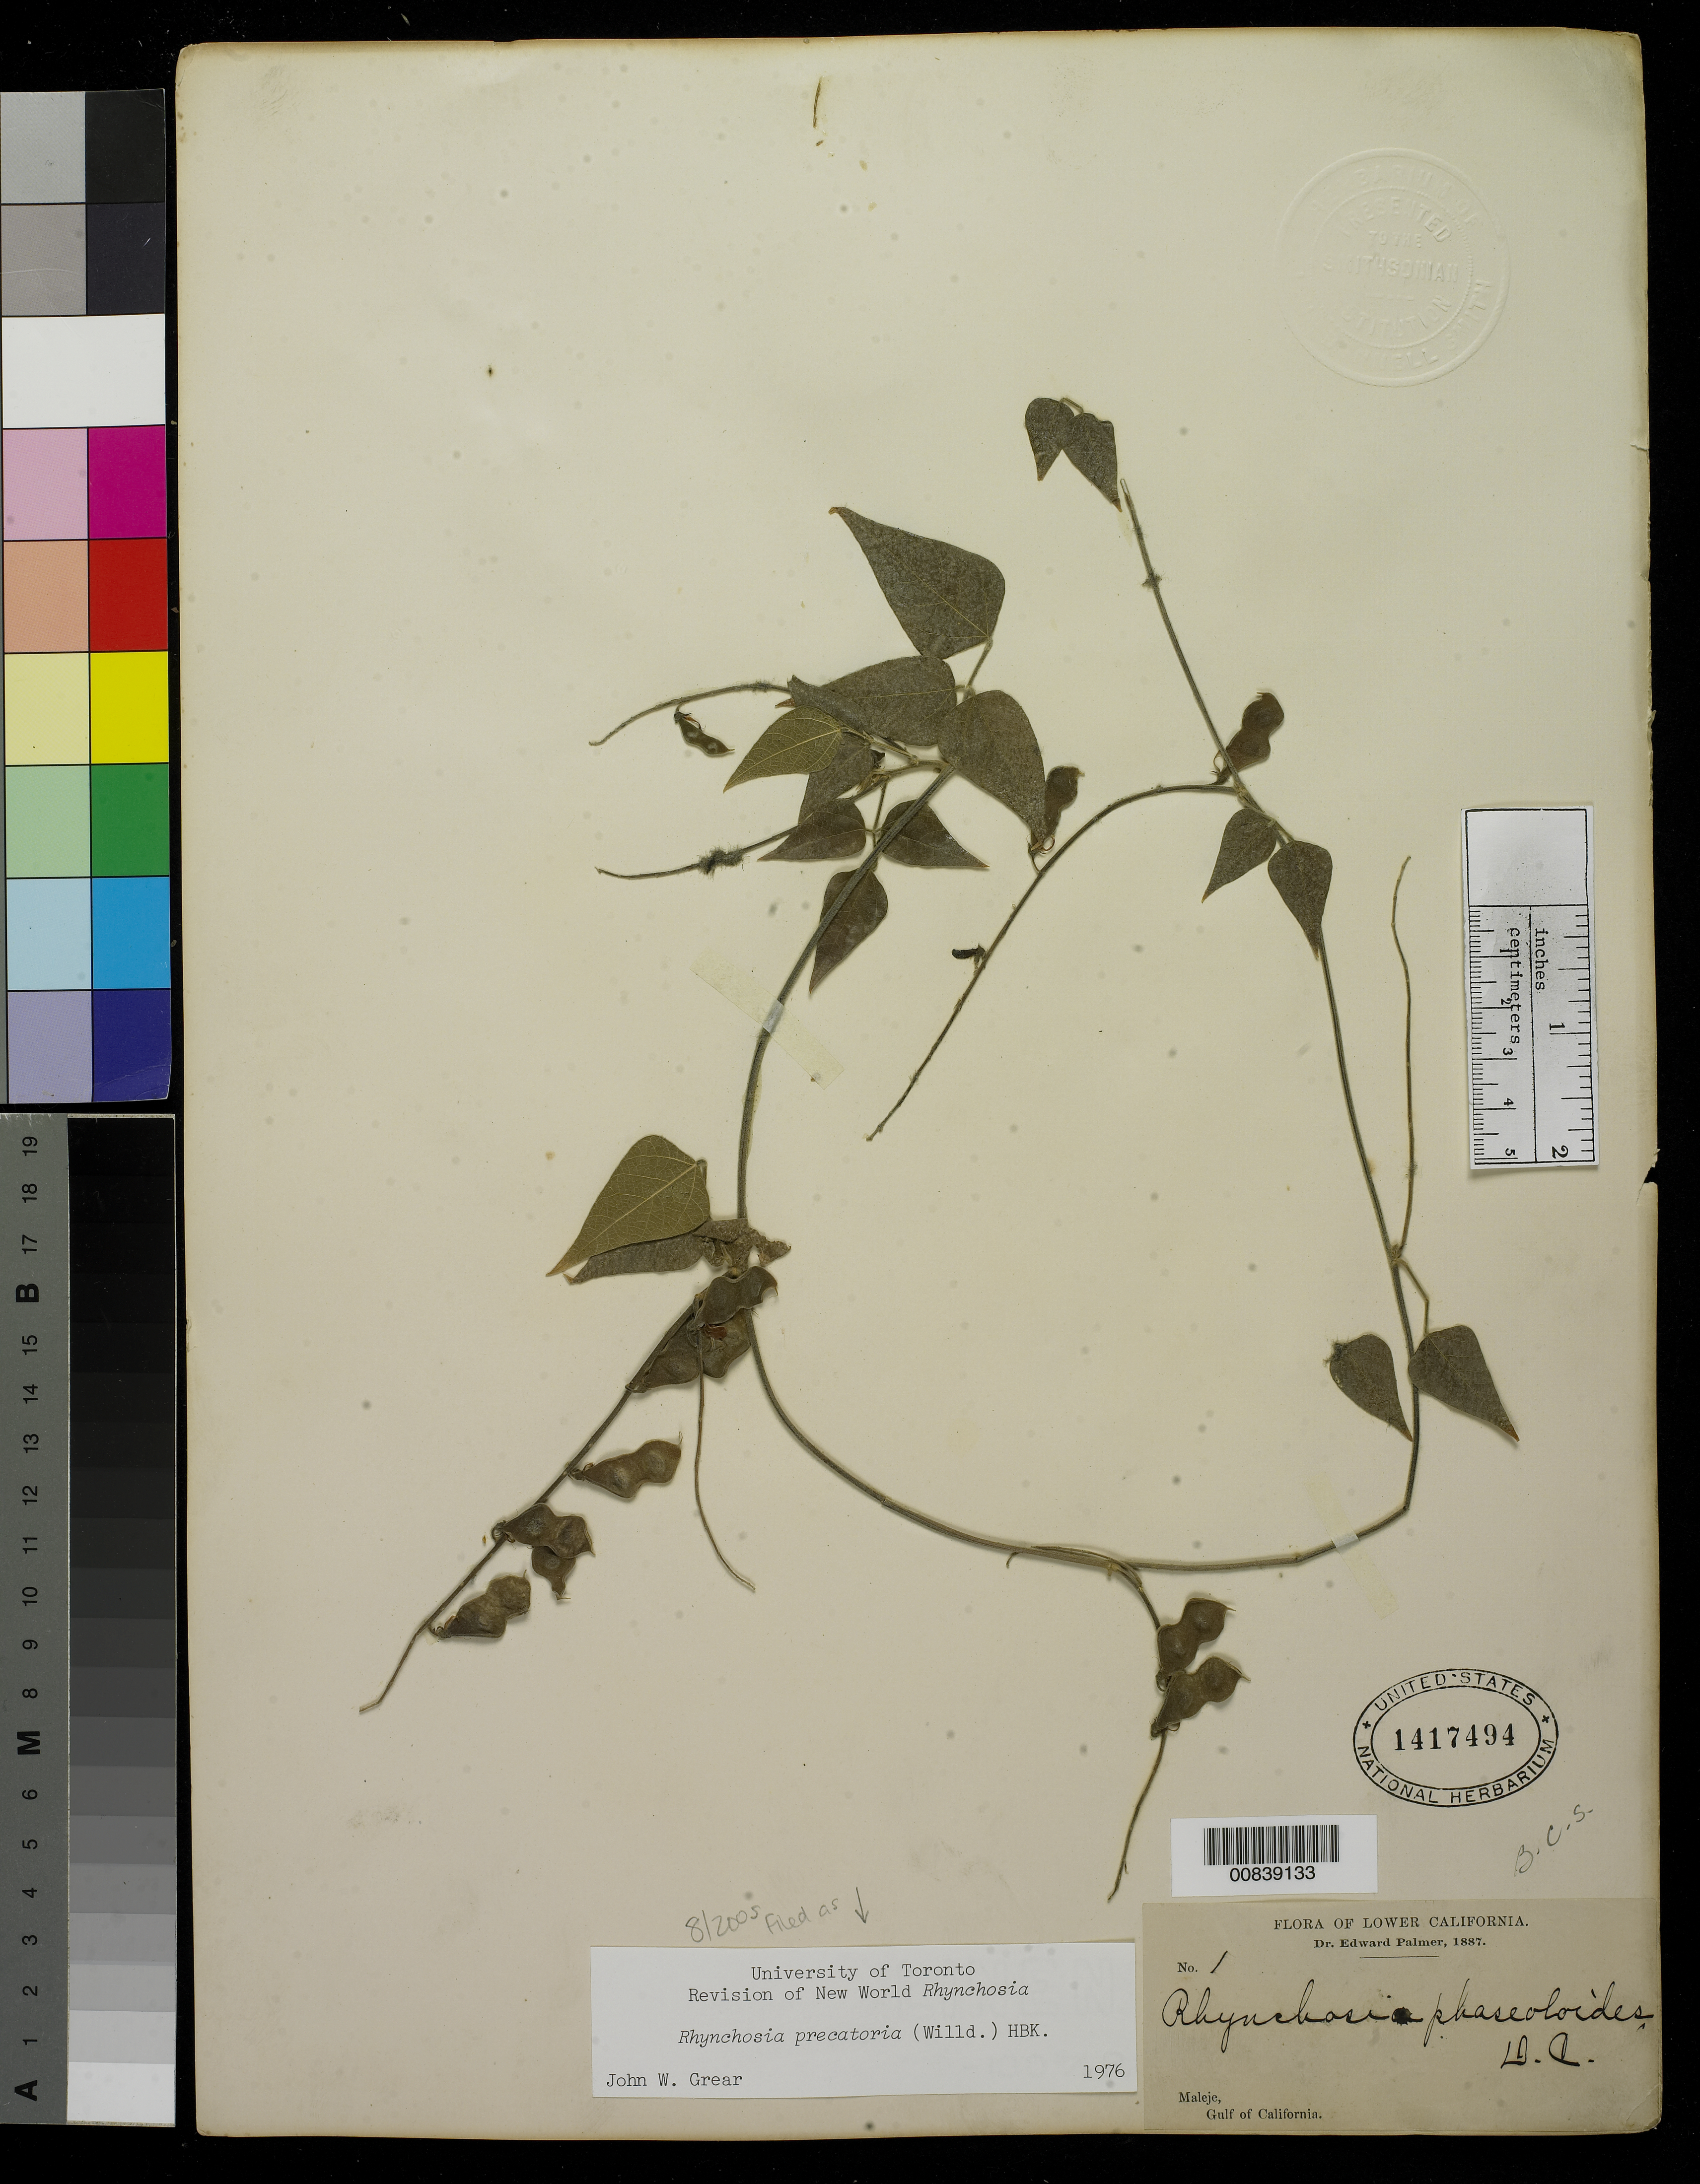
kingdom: Plantae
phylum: Tracheophyta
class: Magnoliopsida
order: Fabales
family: Fabaceae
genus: Rhynchosia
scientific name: Rhynchosia precatoria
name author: (Willd.) DC.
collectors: E. Palmer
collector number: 1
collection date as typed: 1887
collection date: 1887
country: Mexico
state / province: Baja California Sur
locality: Mulejé, Baja California Sur.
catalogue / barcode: US 1417494